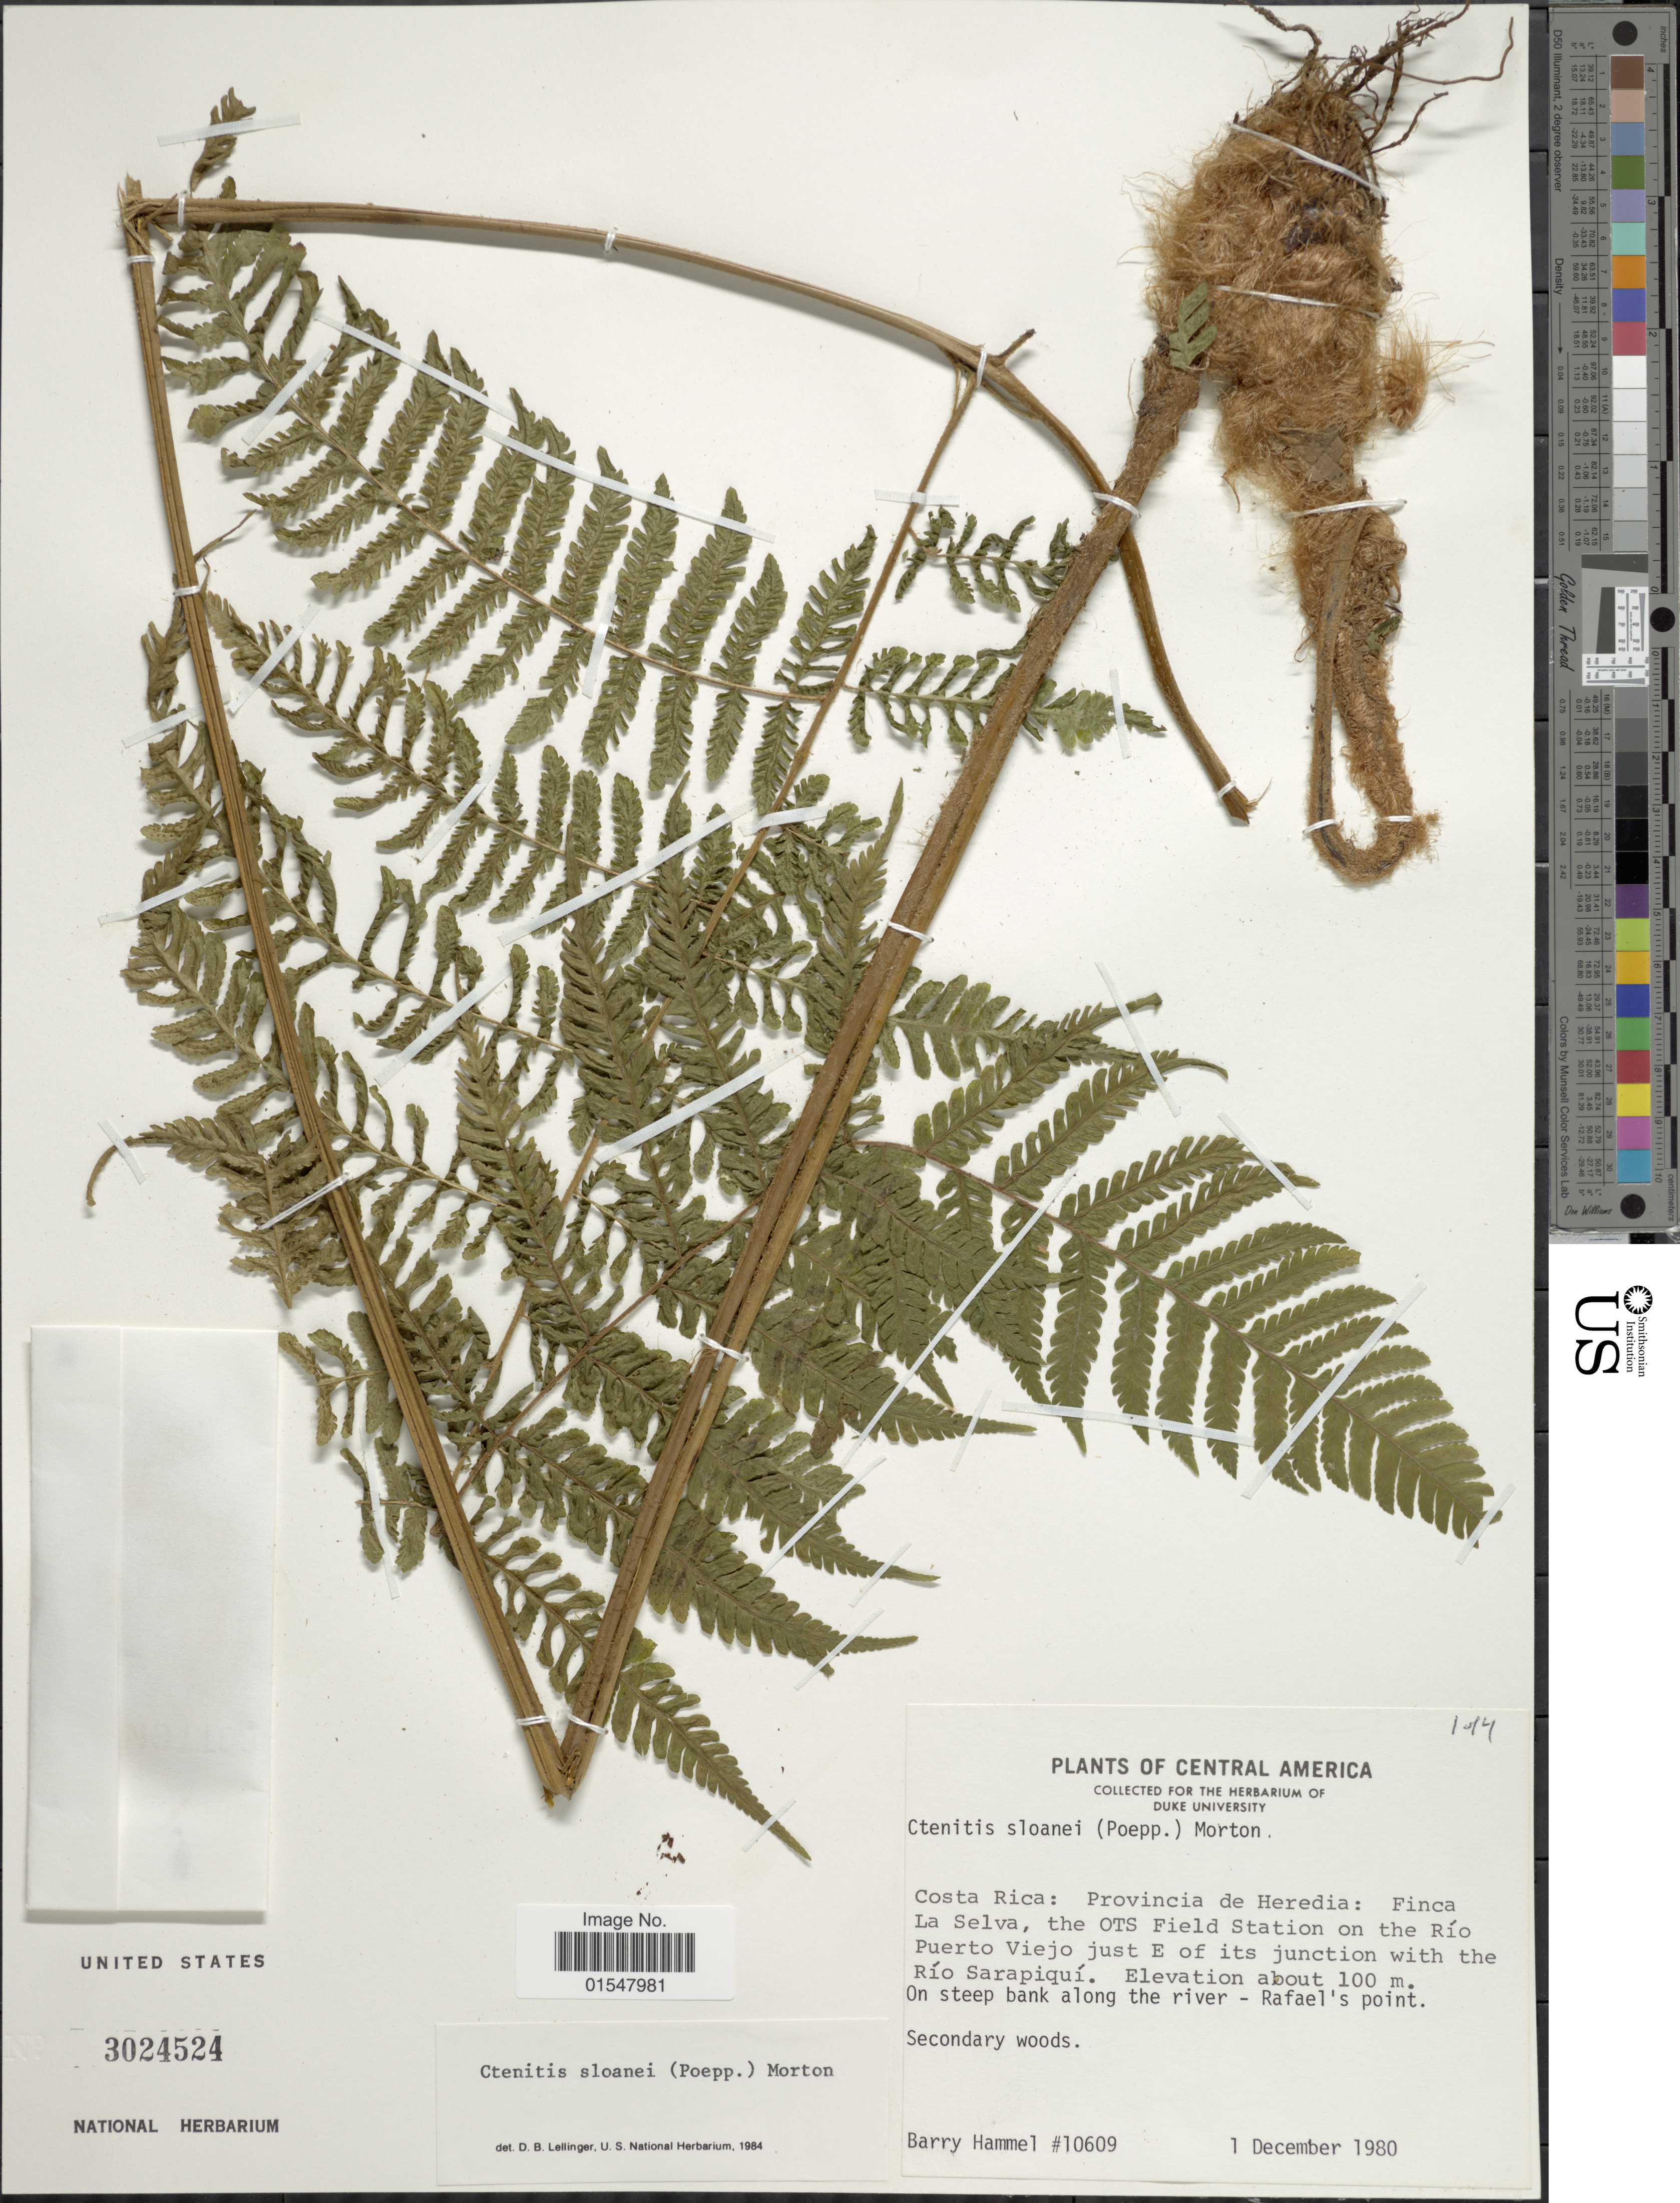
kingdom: Plantae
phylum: Tracheophyta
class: Polypodiopsida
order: Polypodiales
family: Dryopteridaceae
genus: Ctenitis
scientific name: Ctenitis sloanei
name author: (Poepp. ex Spreng.) C.V. Morton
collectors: B. Hammel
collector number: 10609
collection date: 1980-12-01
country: Costa Rica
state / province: Heredia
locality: Central America, Finca La Selva, the OTS Field Station on the Río Puerto Viejo just E of its junction with the Río Sarapiquí, on steep bank along the river - Rafael's point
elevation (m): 100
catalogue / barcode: US 3024524